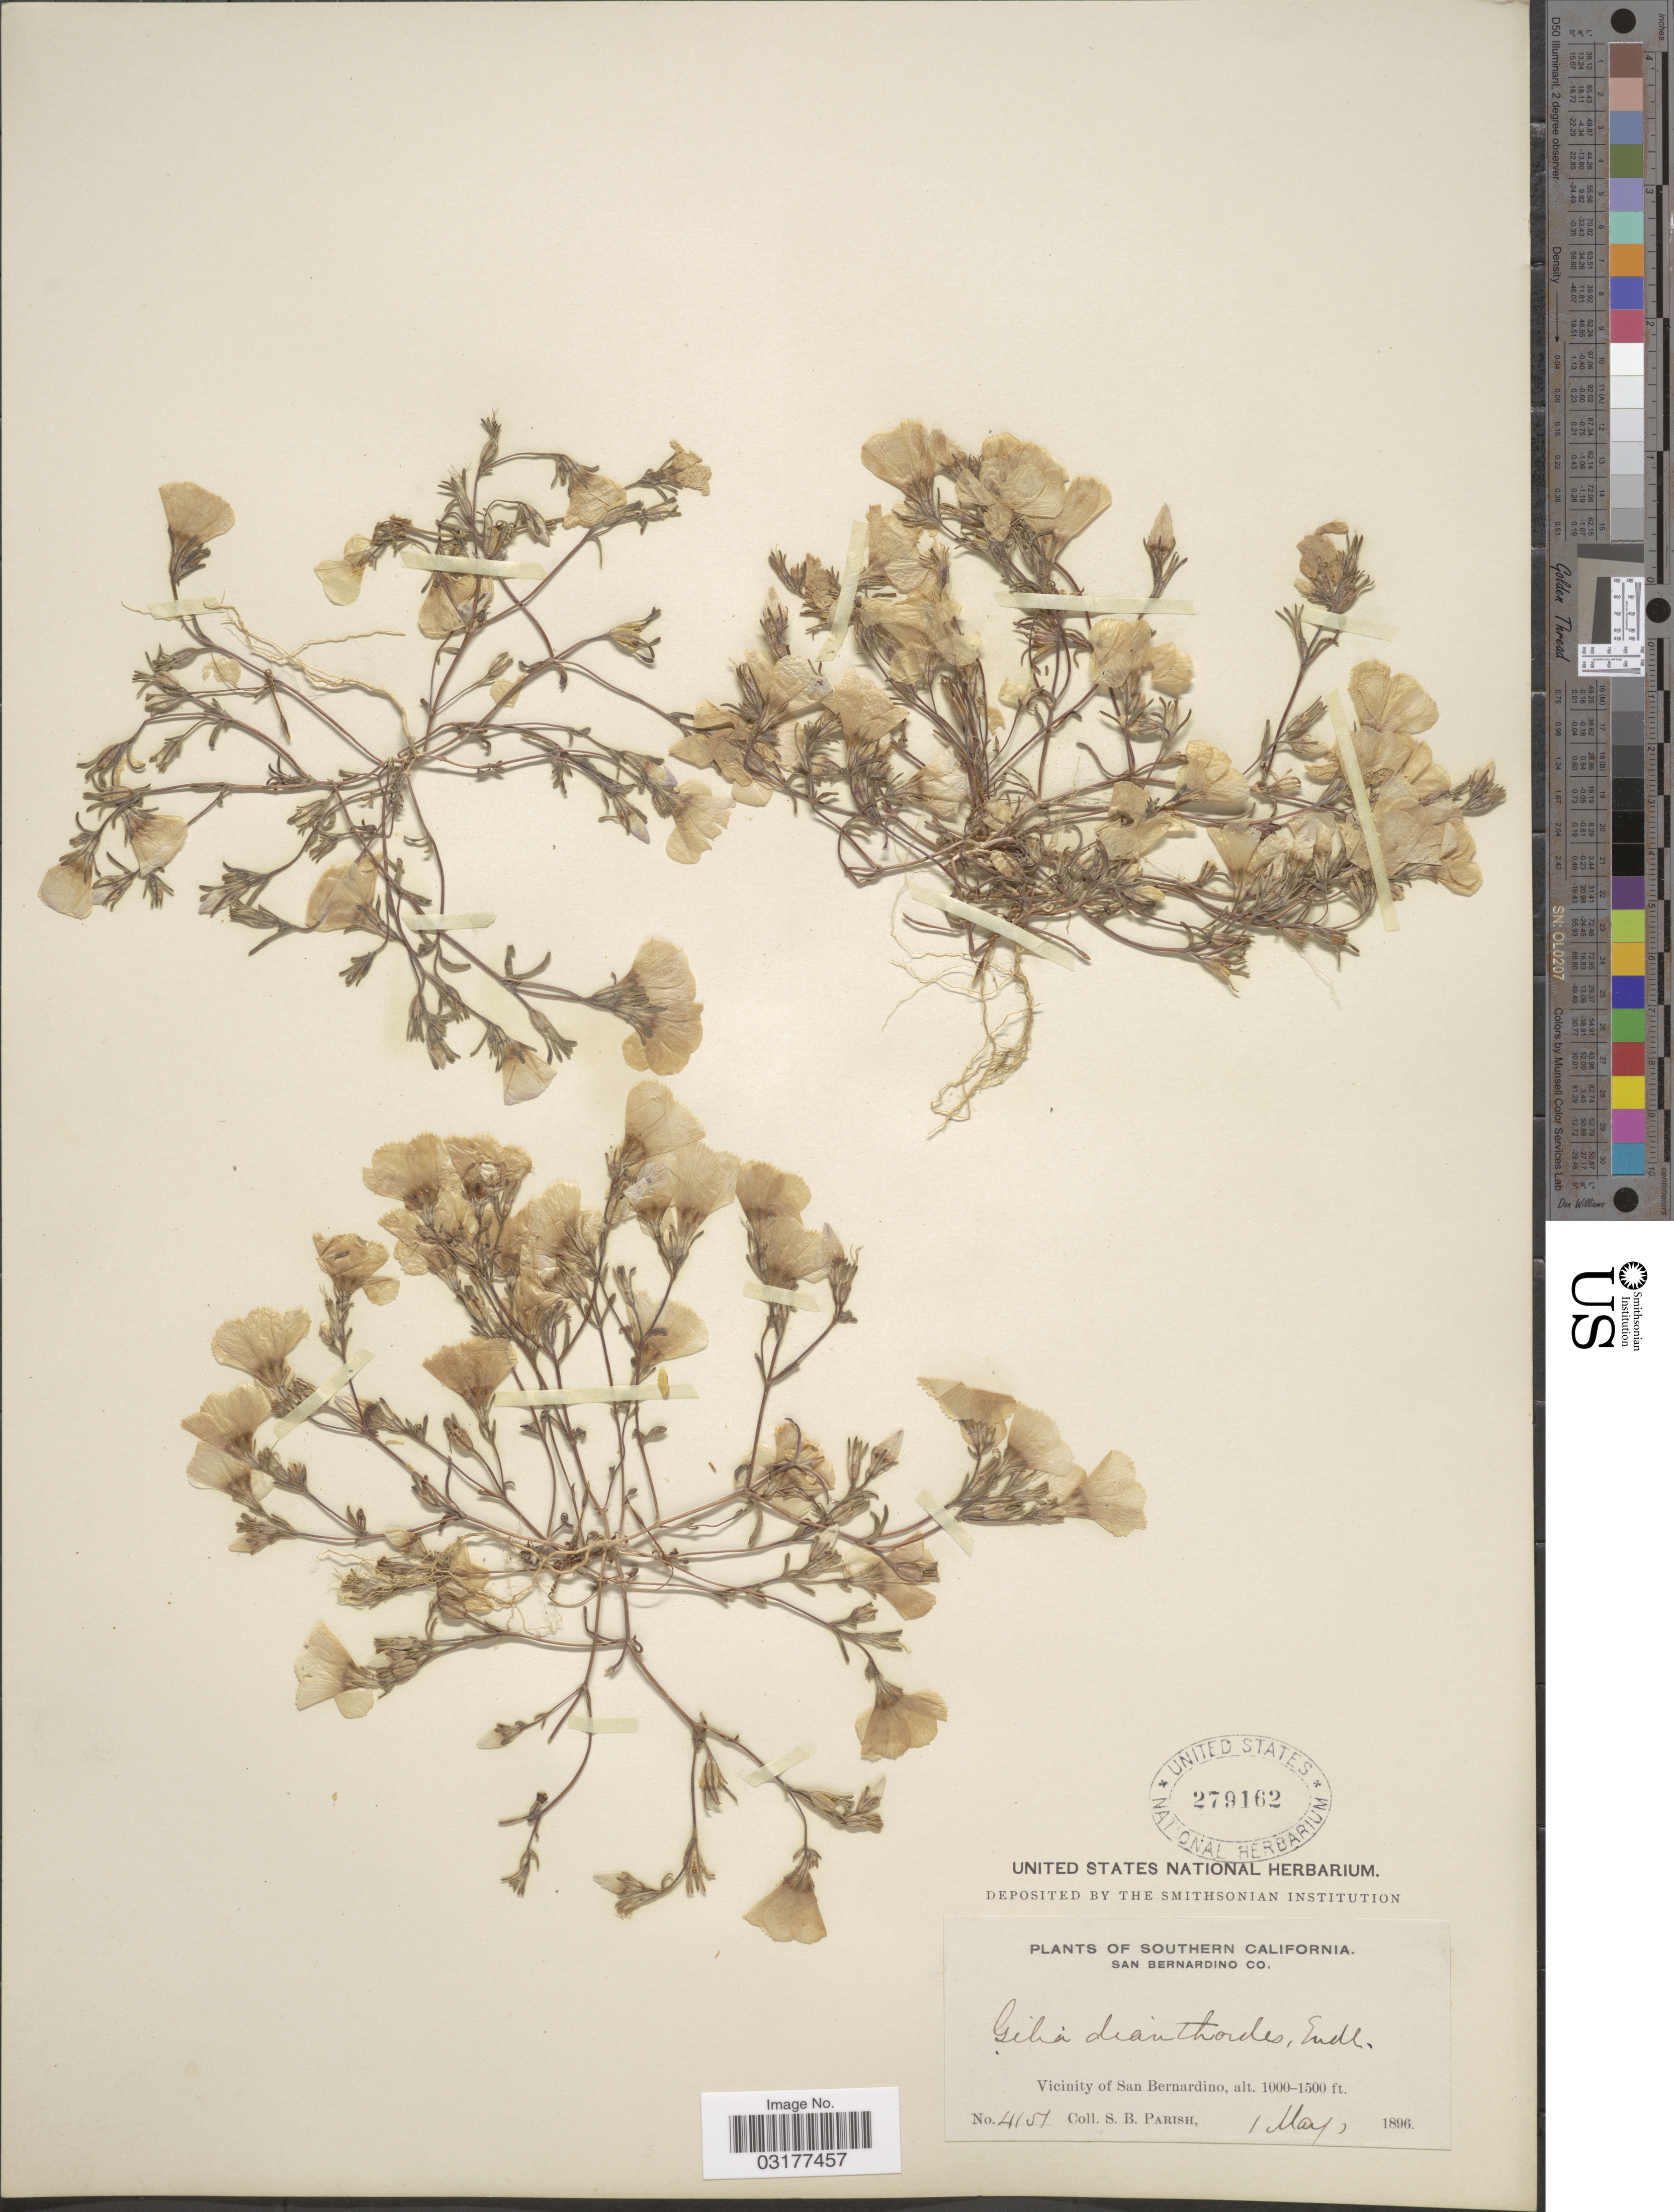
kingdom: Plantae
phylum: Tracheophyta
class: Magnoliopsida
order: Ericales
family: Polemoniaceae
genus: Linanthus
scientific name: Linanthus dianthiflorus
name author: (Benth.) Greene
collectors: S. B. Parish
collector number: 4151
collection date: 1896-05-01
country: United States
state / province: California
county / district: San Bernardino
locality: Southern California. San Bernardino Co. Vicinity of San Bernardino.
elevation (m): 305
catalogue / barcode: US 279162